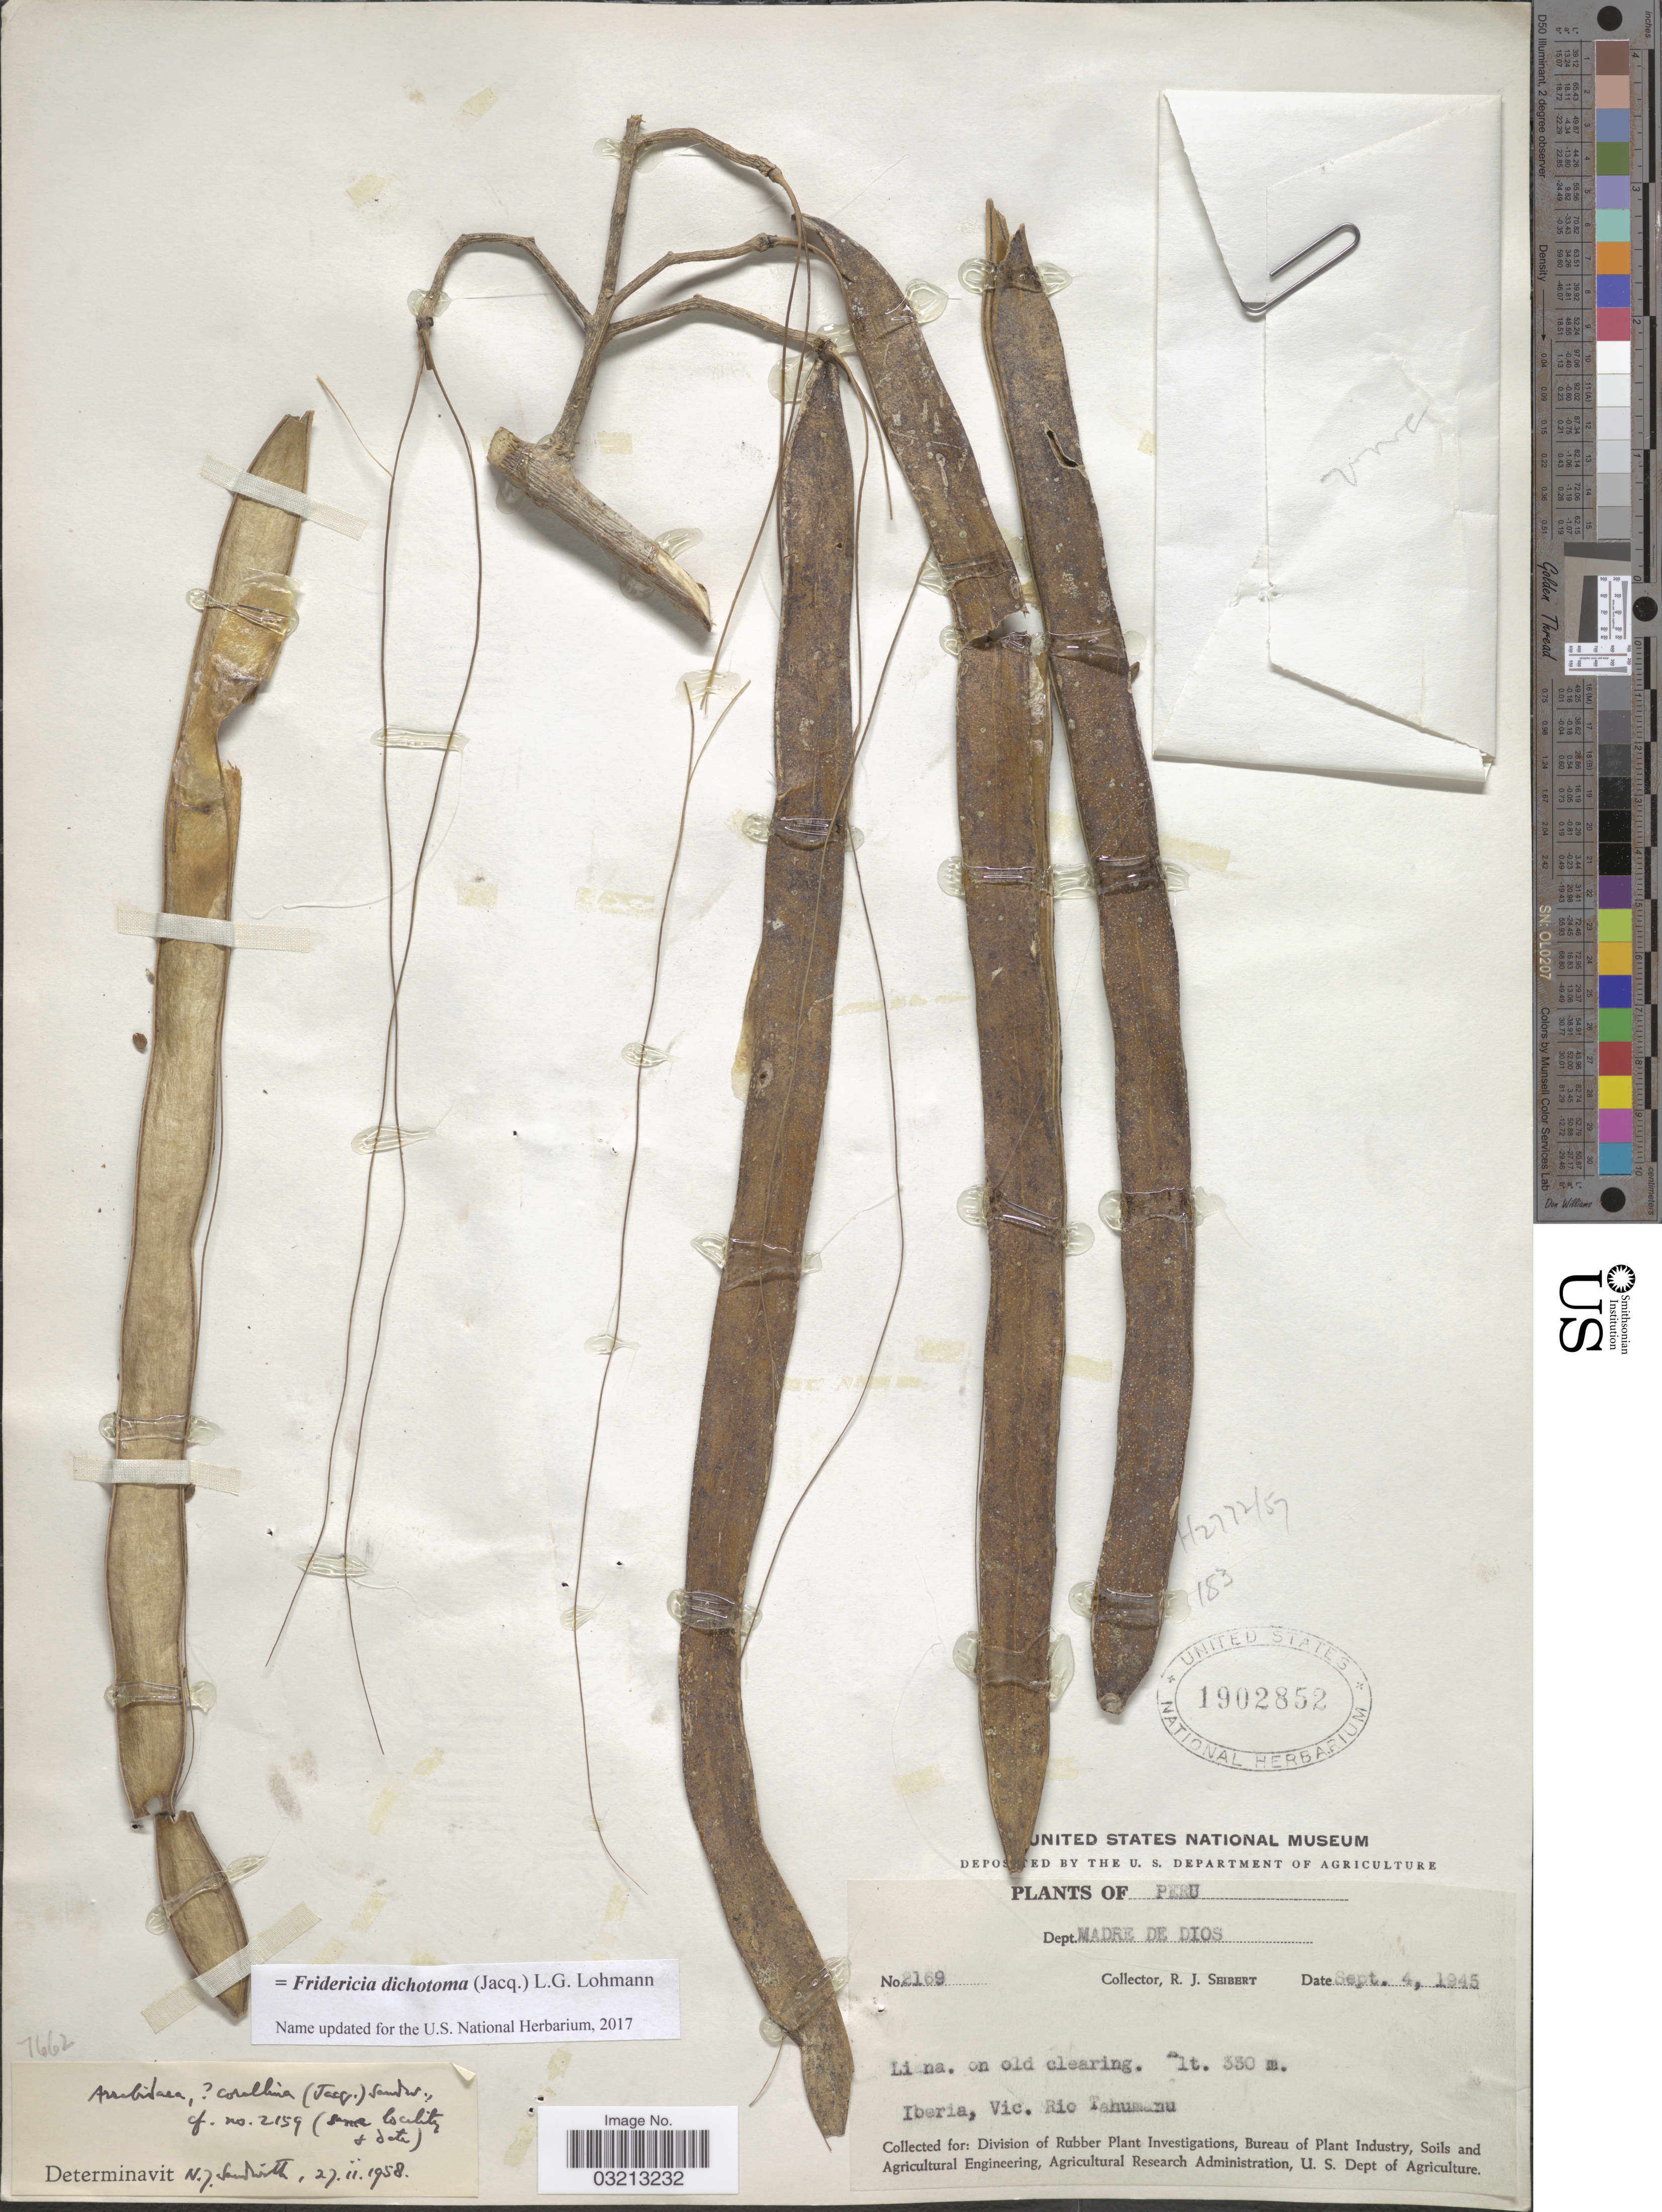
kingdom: Plantae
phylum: Tracheophyta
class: Magnoliopsida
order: Lamiales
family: Bignoniaceae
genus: Fridericia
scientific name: Fridericia dichotoma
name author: (Jacq.) L.G. Lohmann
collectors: R. J. Seibert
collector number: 2169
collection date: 1945-09-04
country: Peru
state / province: Madre de Dios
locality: Iberia, Vic. Rio Tahuamanu.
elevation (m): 330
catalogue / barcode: US 1902852